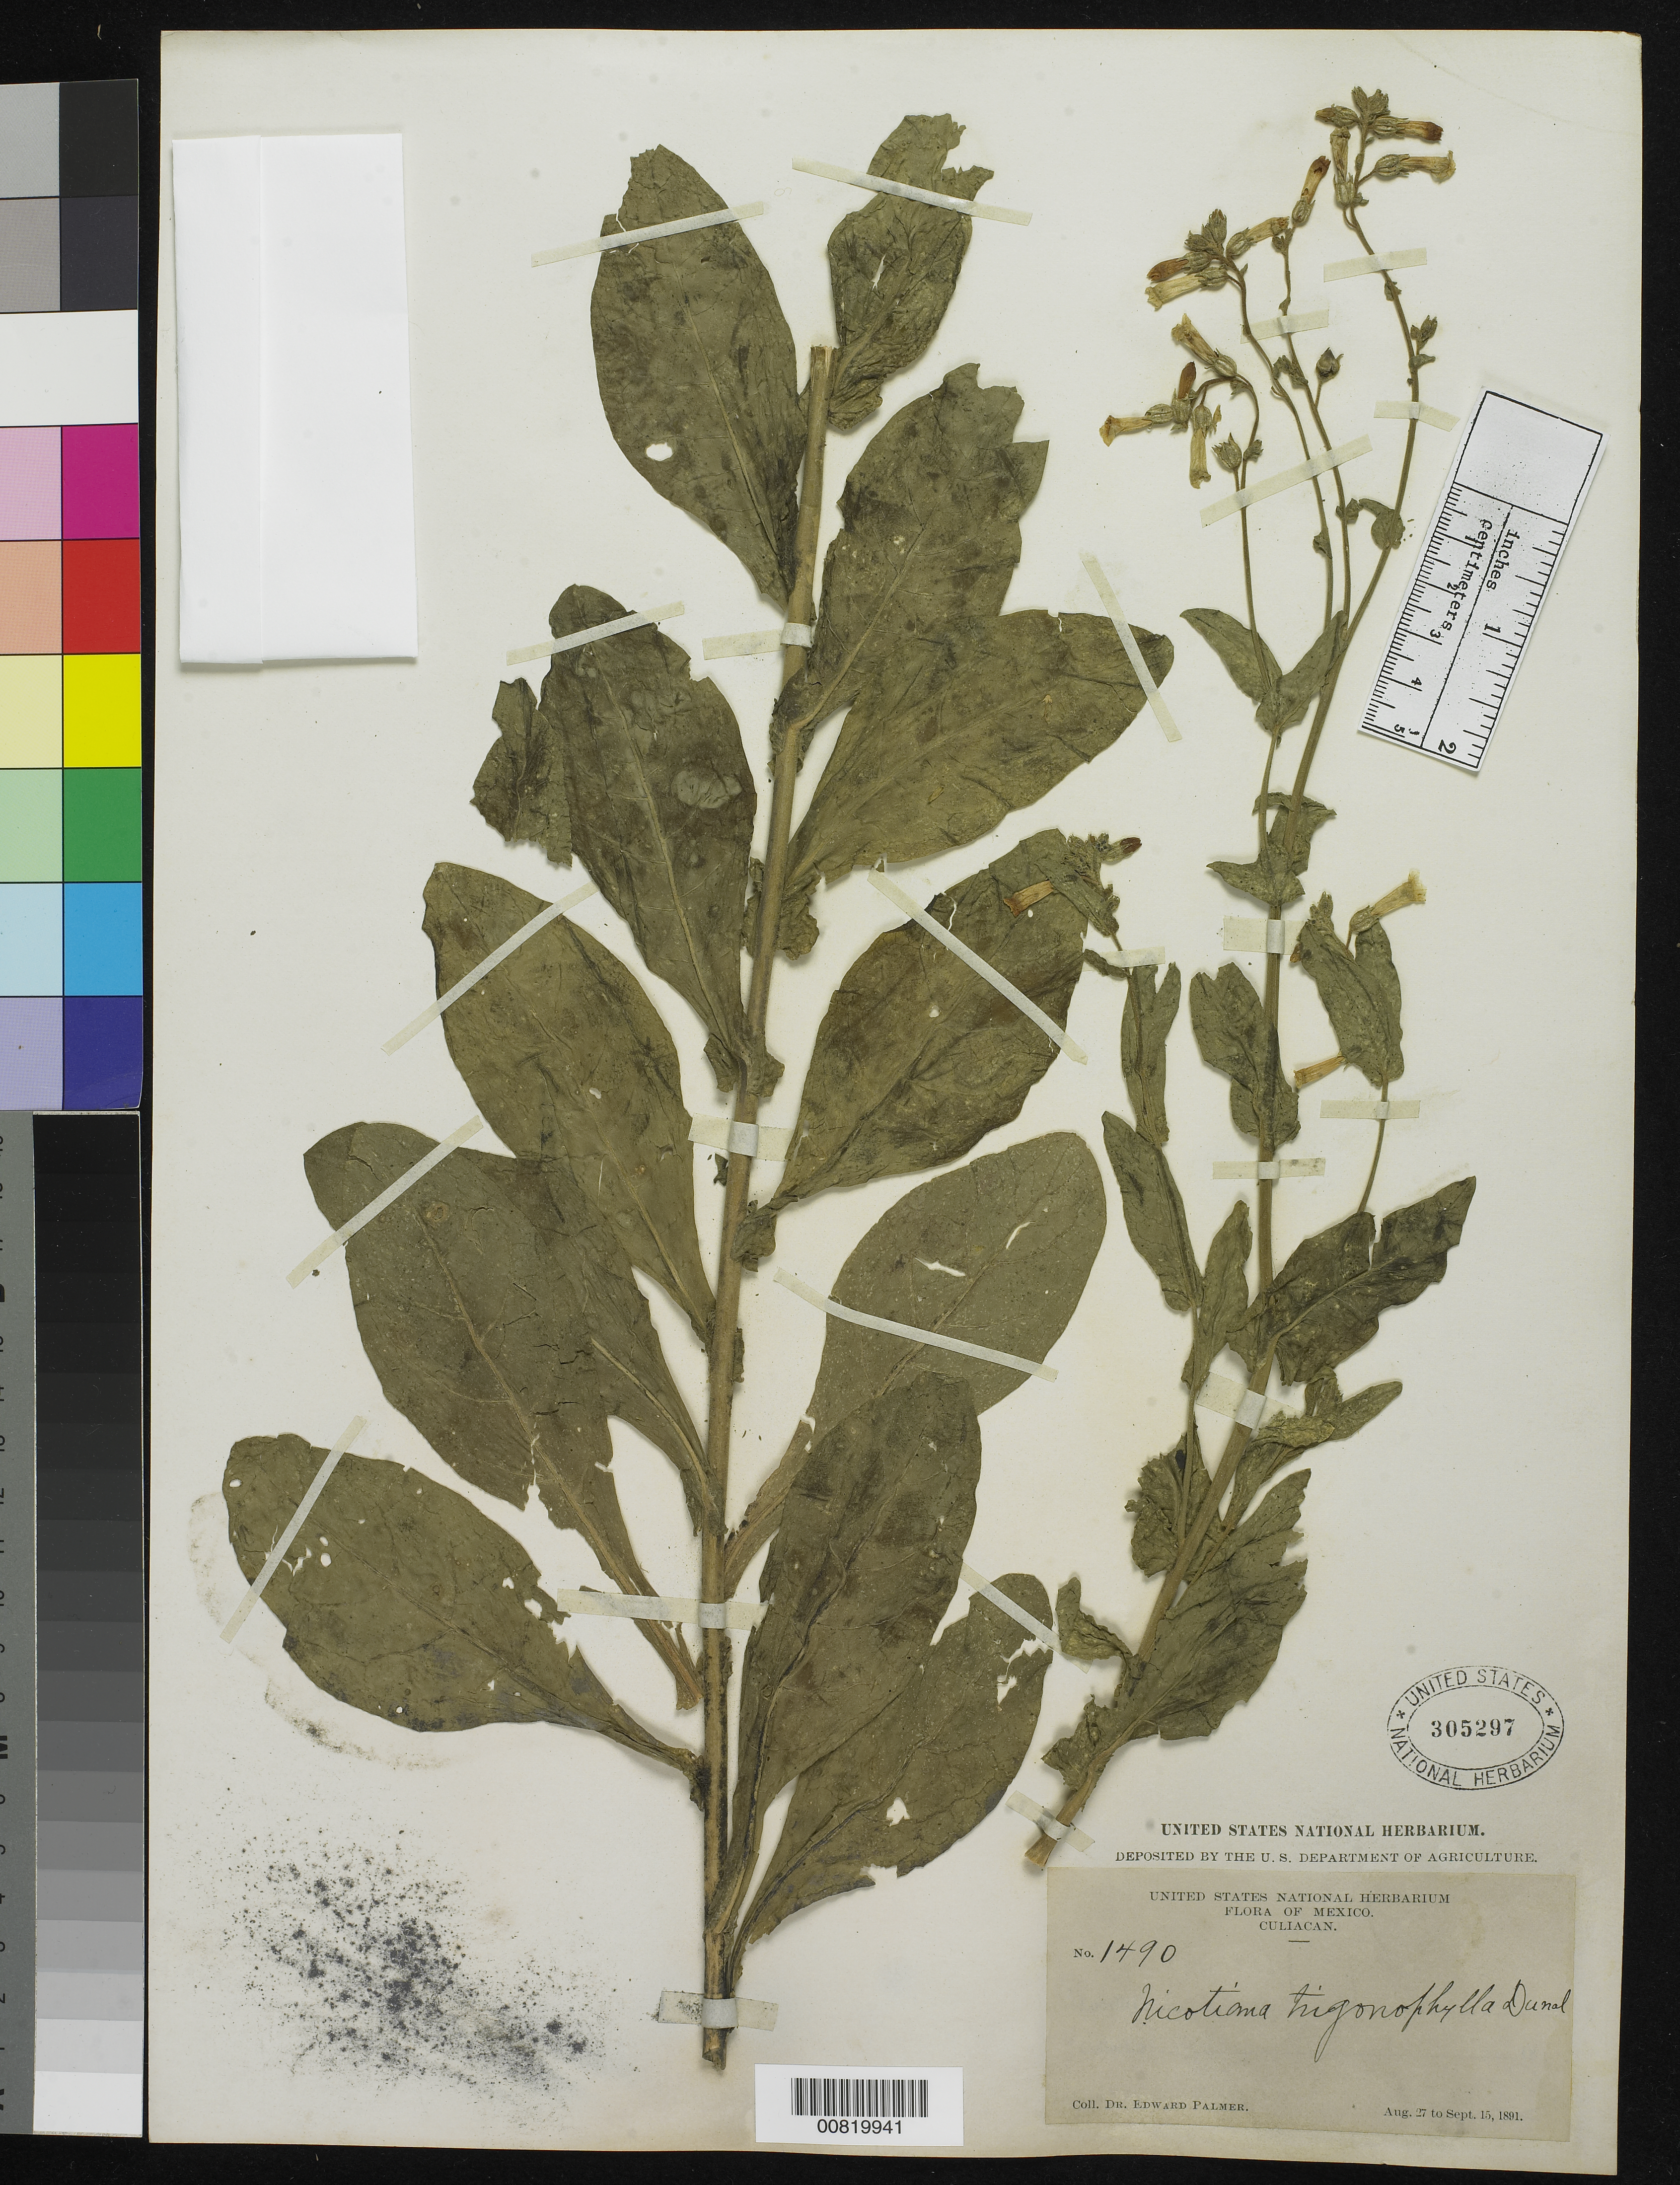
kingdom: Plantae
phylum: Tracheophyta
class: Magnoliopsida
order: Solanales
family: Solanaceae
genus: Nicotiana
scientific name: Nicotiana trigonophylla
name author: Dunal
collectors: E. Palmer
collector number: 1490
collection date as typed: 27 Aug 1891 to 15 Sep 1891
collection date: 1891-08-27/1891-09-15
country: Mexico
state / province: Sinaloa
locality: Culiacan, Sinaloa.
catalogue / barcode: US 305297